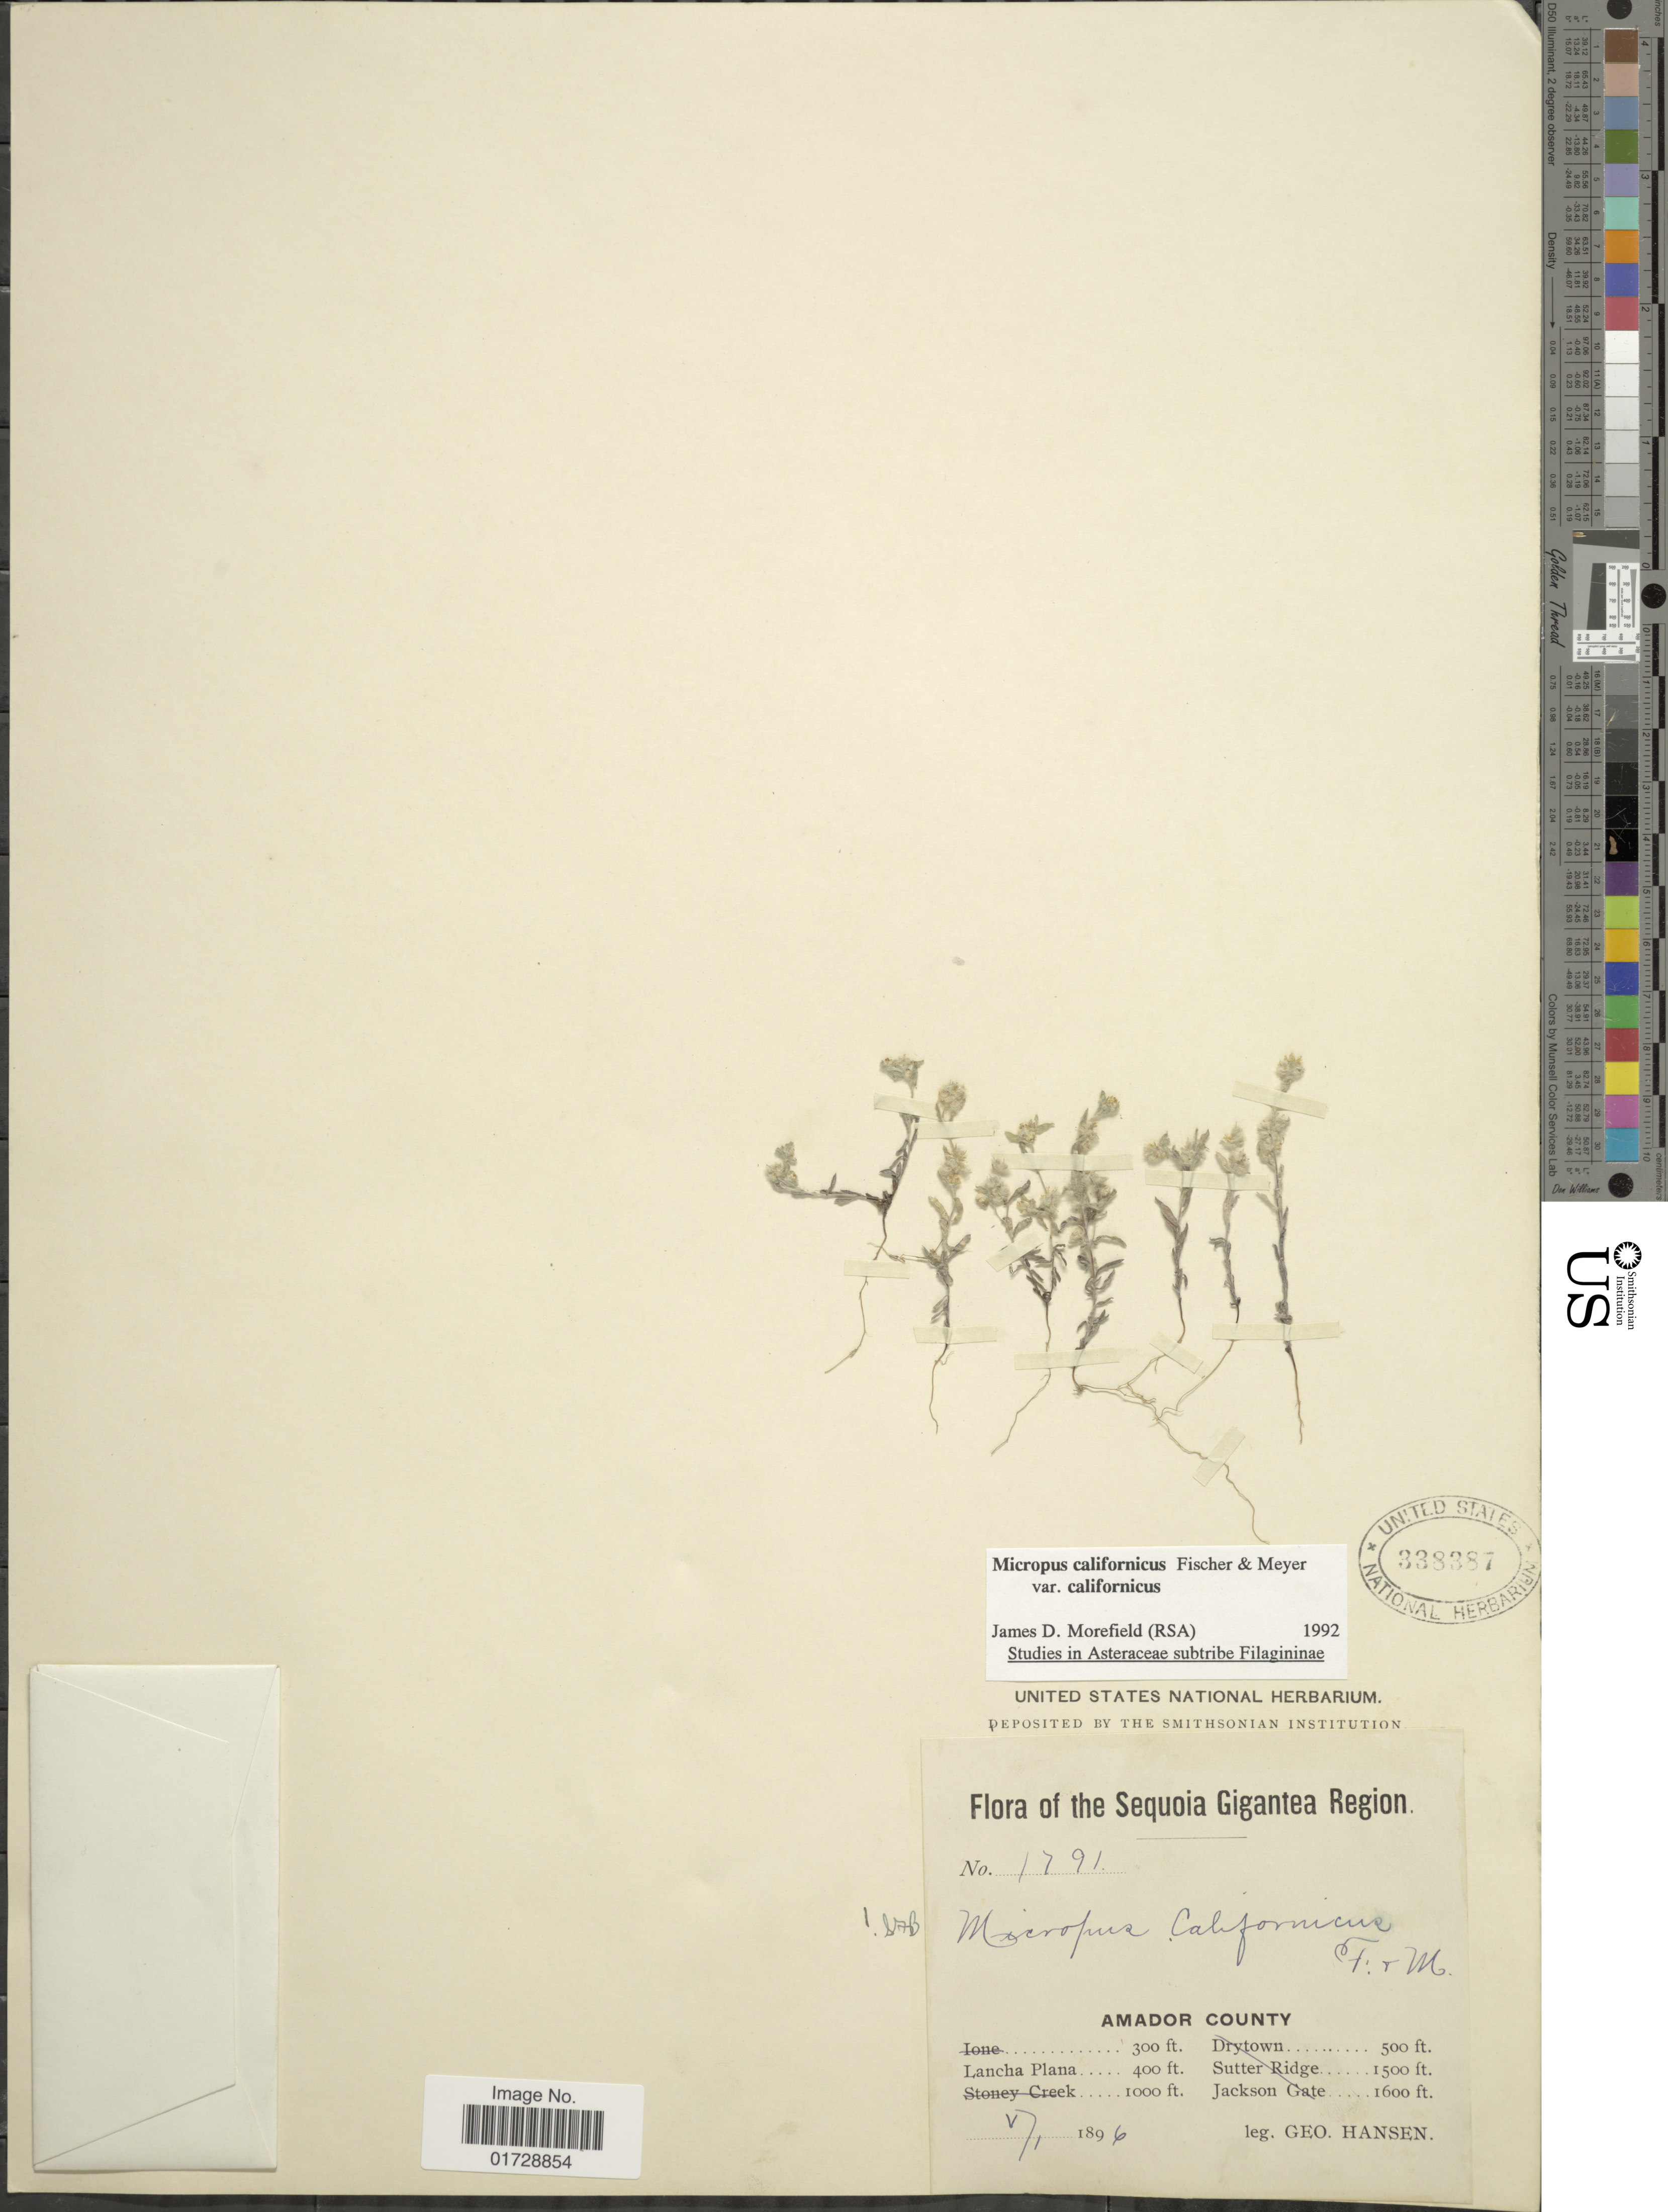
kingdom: Plantae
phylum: Tracheophyta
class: Magnoliopsida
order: Asterales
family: Asteraceae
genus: Micropus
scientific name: Micropus californicus var. californicus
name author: Fisch. & C.A. Mey.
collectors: G. Hansen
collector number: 1791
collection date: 1896-05-01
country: United States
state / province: California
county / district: Amador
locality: Sequoia Gigantea Region, Amador County, Lancha Plana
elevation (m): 122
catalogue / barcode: US 338387